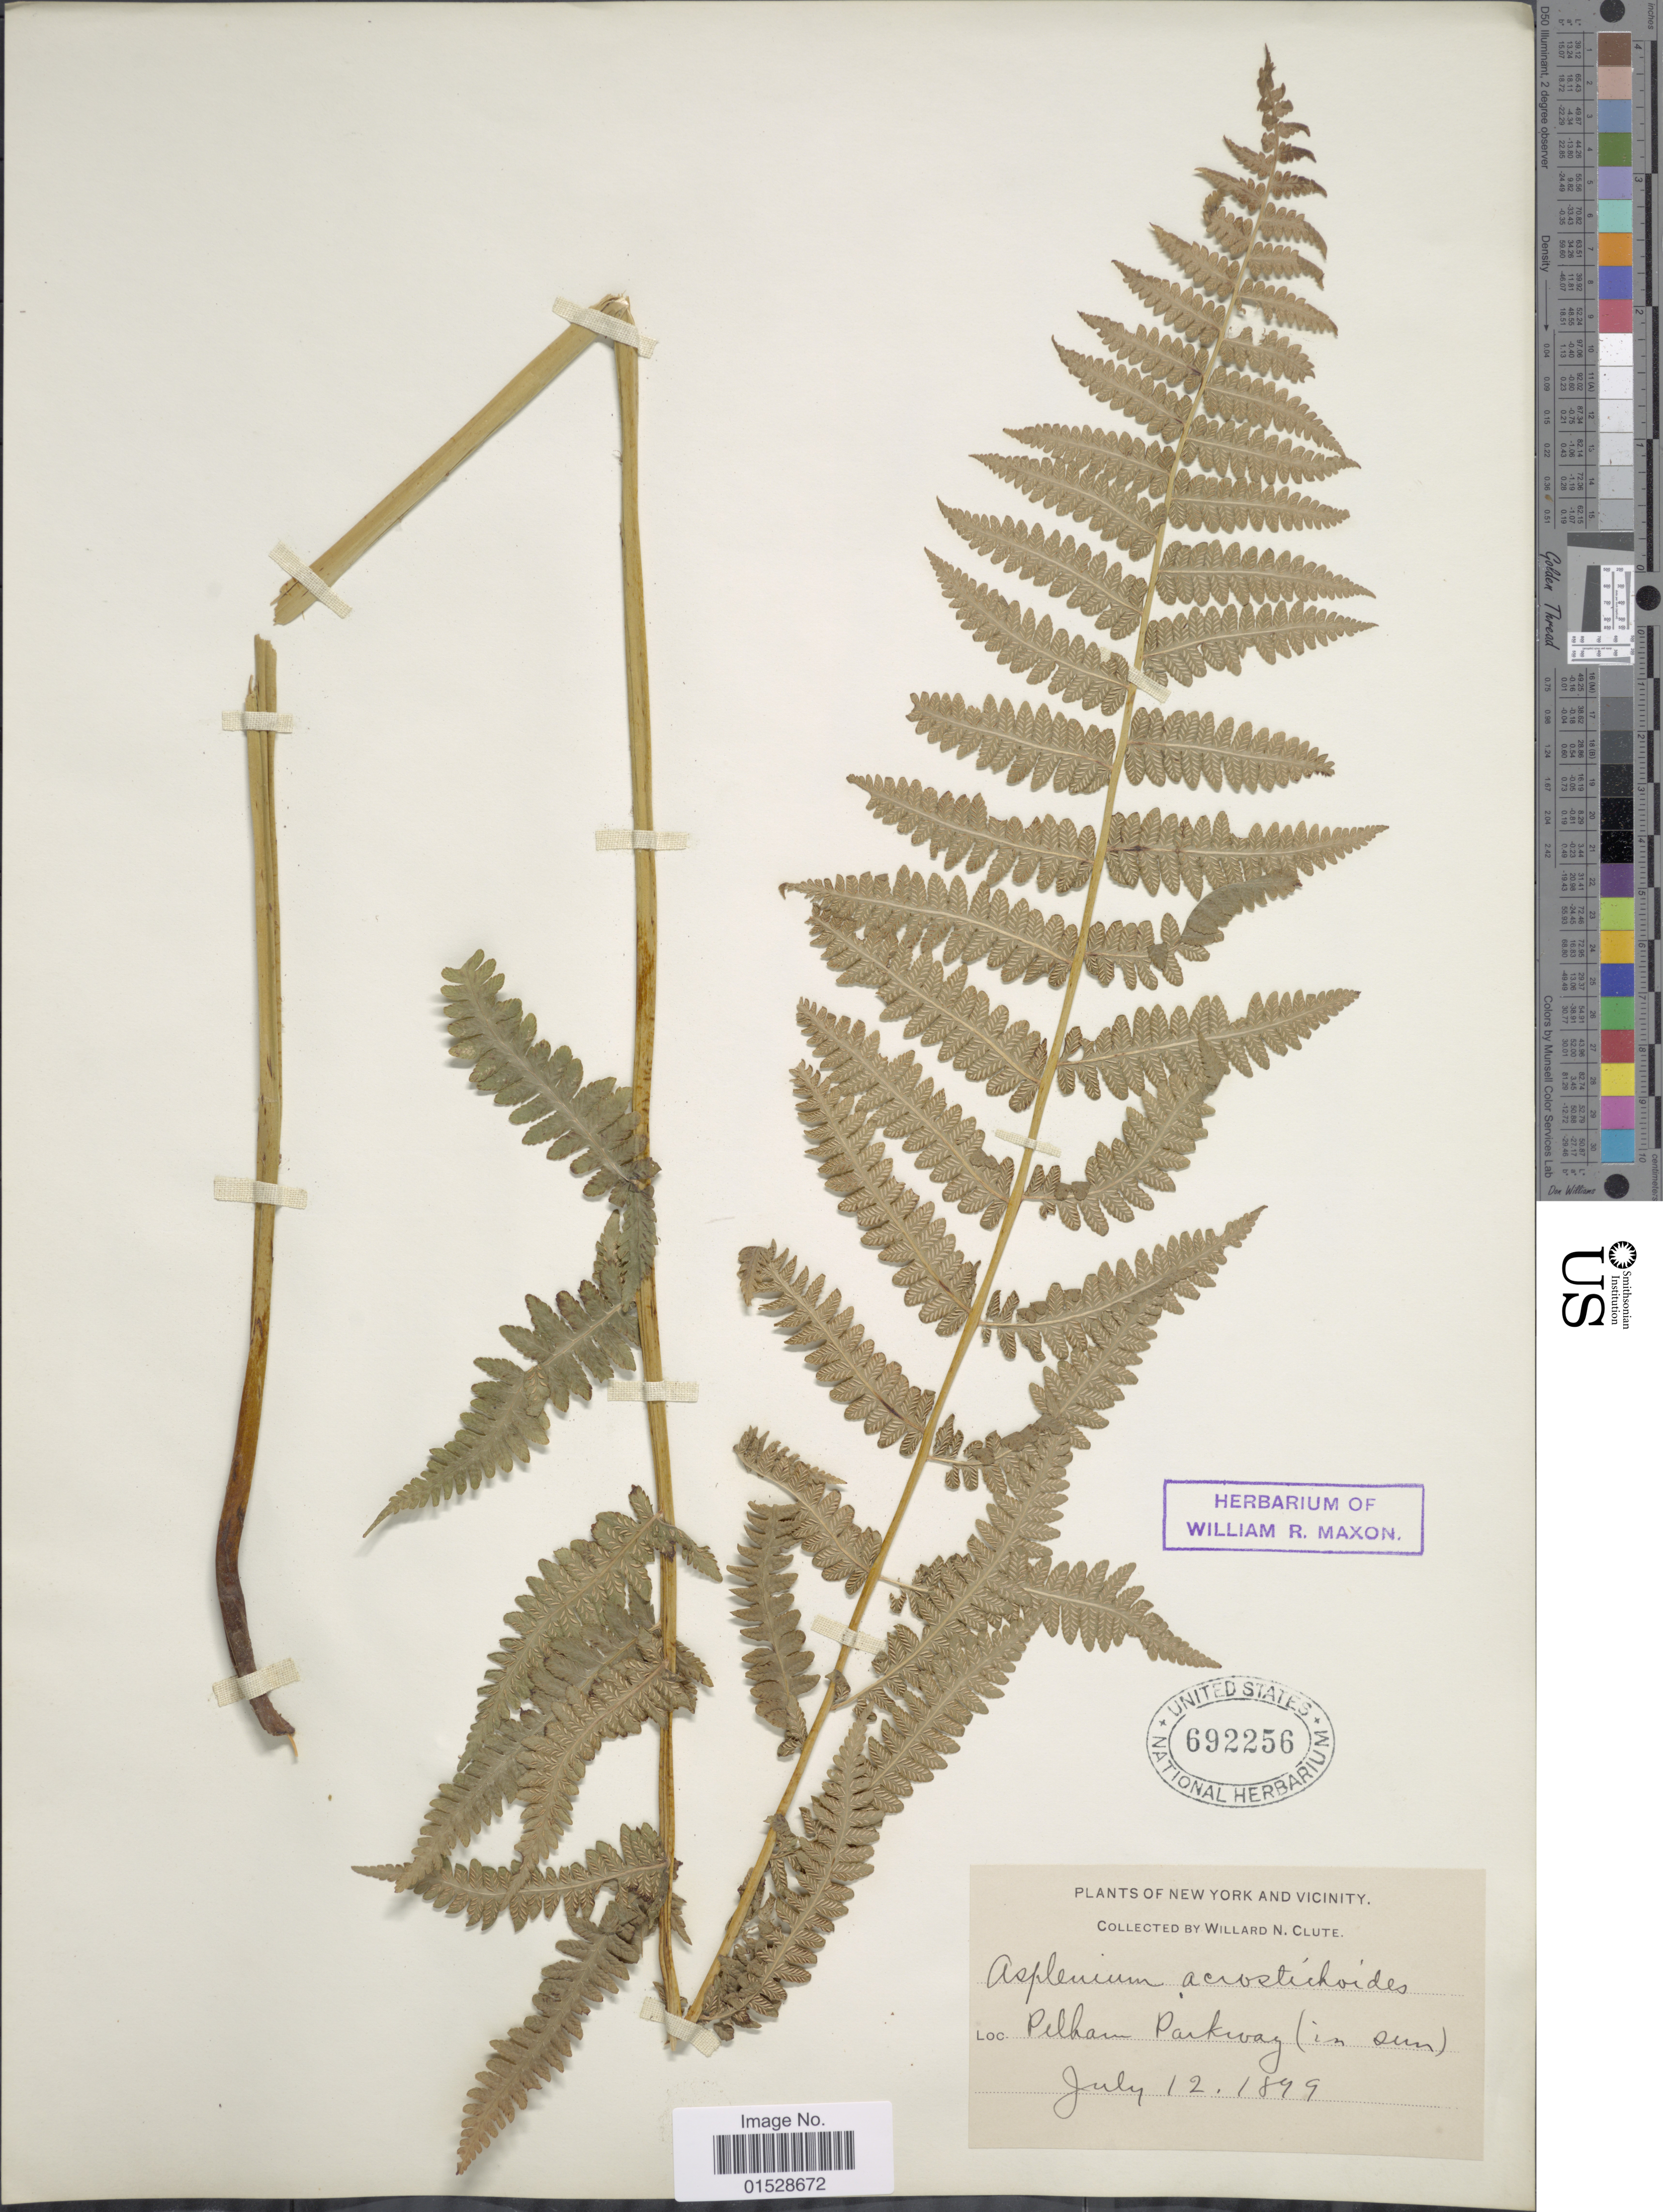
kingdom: Plantae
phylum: Tracheophyta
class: Polypodiopsida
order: Polypodiales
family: Athyriaceae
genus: Deparia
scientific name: Deparia acrostichoides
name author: (Sw.) M. Kato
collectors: W. N. Clute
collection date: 1899-07-12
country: United States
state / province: New York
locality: New York and vicinity, Pelham Parkway (in sun)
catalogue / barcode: US 692256